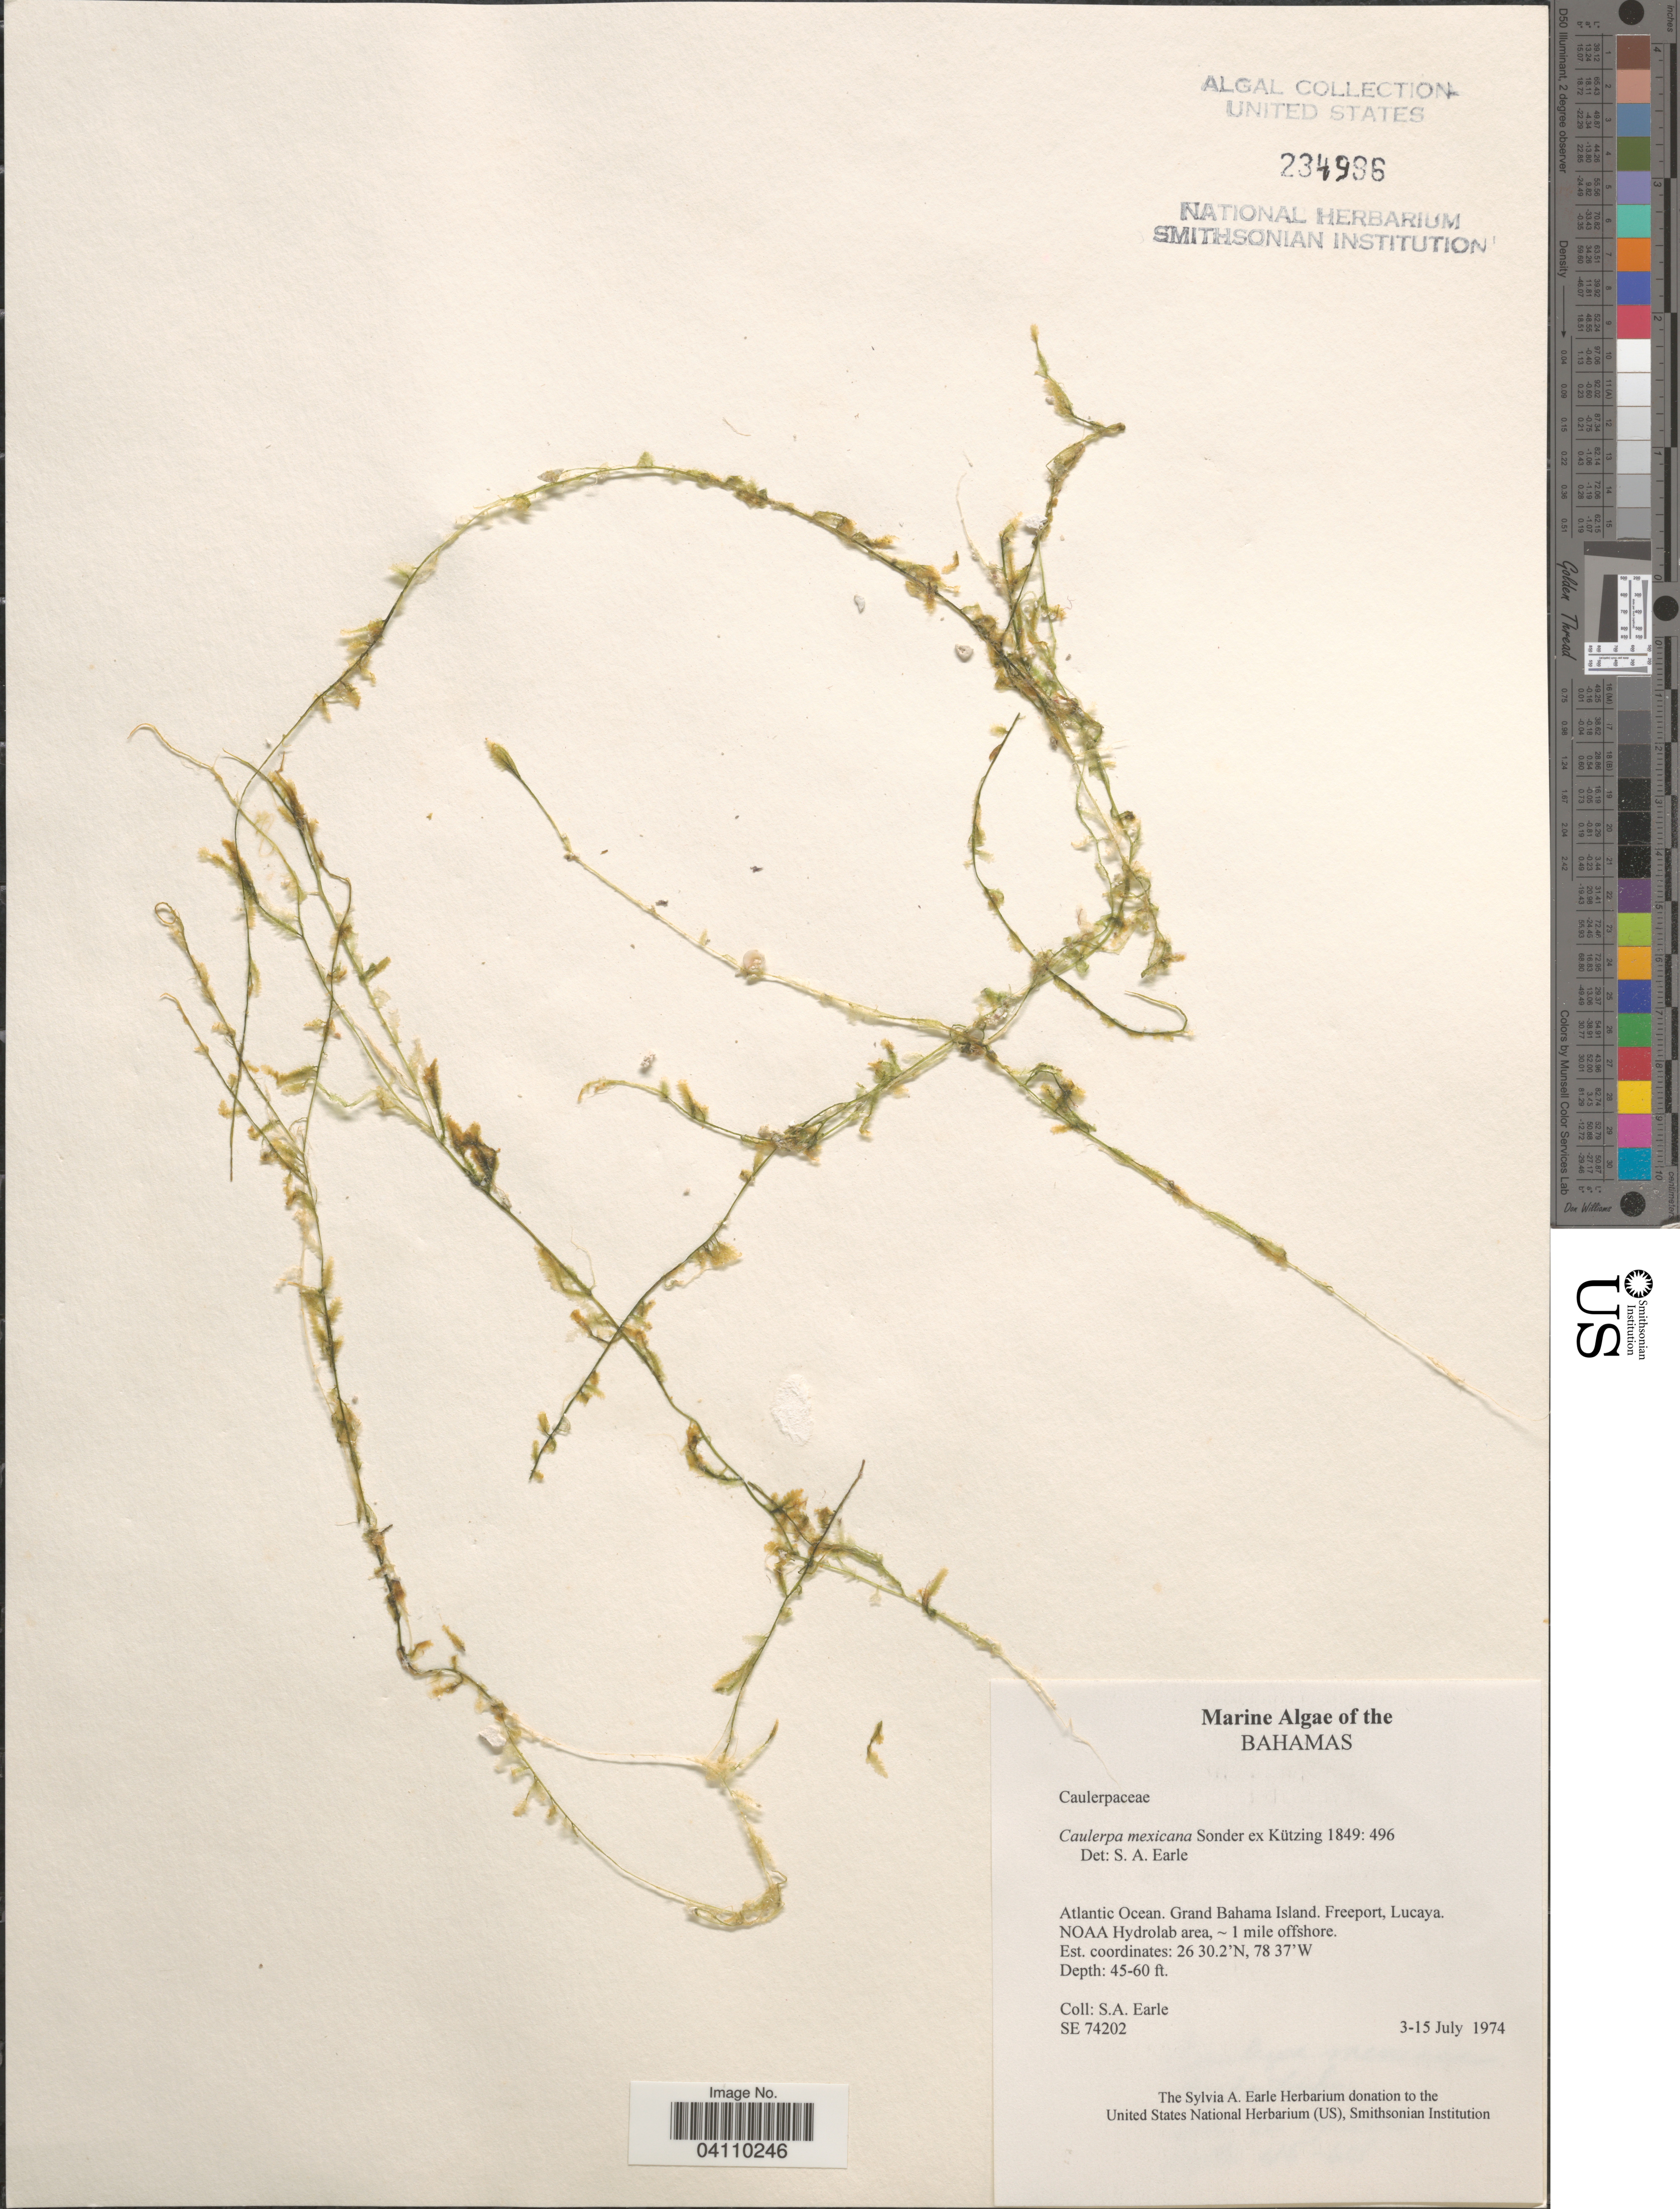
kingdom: Plantae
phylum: Chlorophyta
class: Ulvophyceae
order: Bryopsidales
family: Caulerpaceae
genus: Caulerpa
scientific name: Caulerpa mexicana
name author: Sond. ex Kütz.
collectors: S. A. Earle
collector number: SE74202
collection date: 1974-07-03/1974-07-15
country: Bahamas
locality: Atlantic Ocean. Grand Bahama Island. Freeport, Lucaya. NOAA Hydrolab area, ~ 1 mile offshore.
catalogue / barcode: US 234996